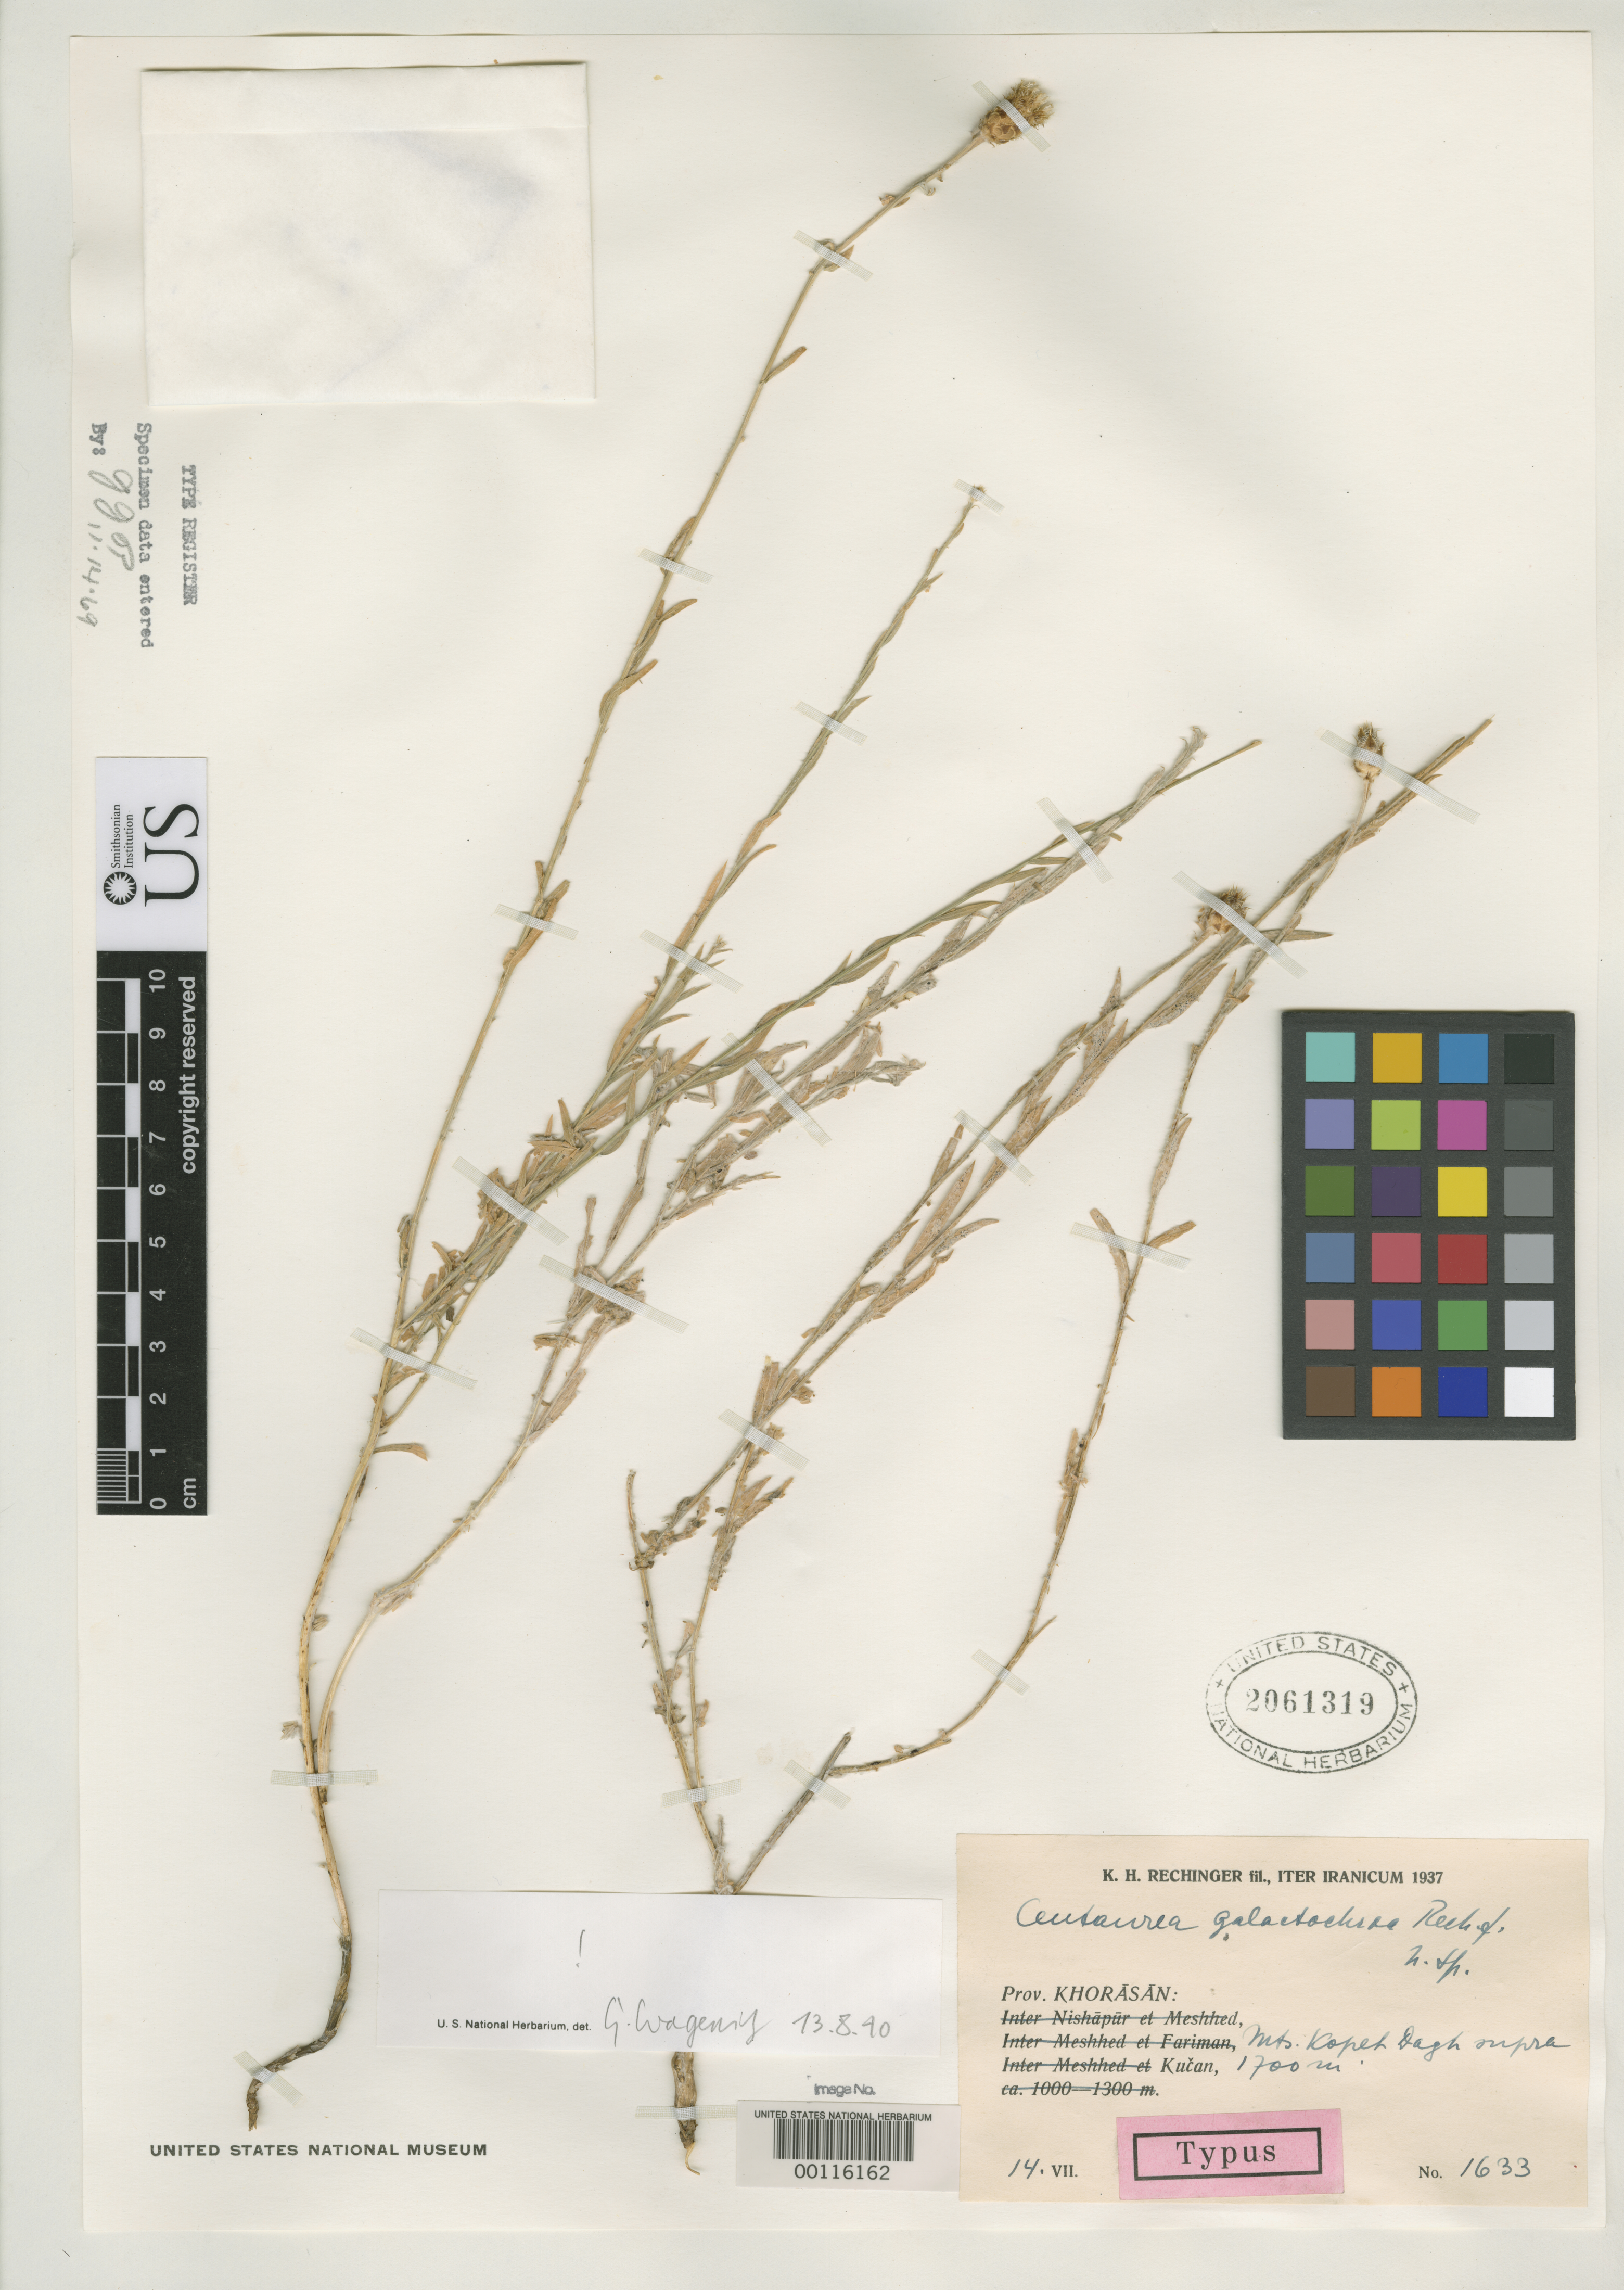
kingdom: Plantae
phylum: Tracheophyta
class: Magnoliopsida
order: Asterales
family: Asteraceae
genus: Centaurea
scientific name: Centaurea galactochroa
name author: Rech. f.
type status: Isotype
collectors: K. H. Rechinger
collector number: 1633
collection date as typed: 14 Jul 1937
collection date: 1937-07-14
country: Iran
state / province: Khorasan [obsolete]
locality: Mt. Kopet Dagh.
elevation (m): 1700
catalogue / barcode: US 2061319